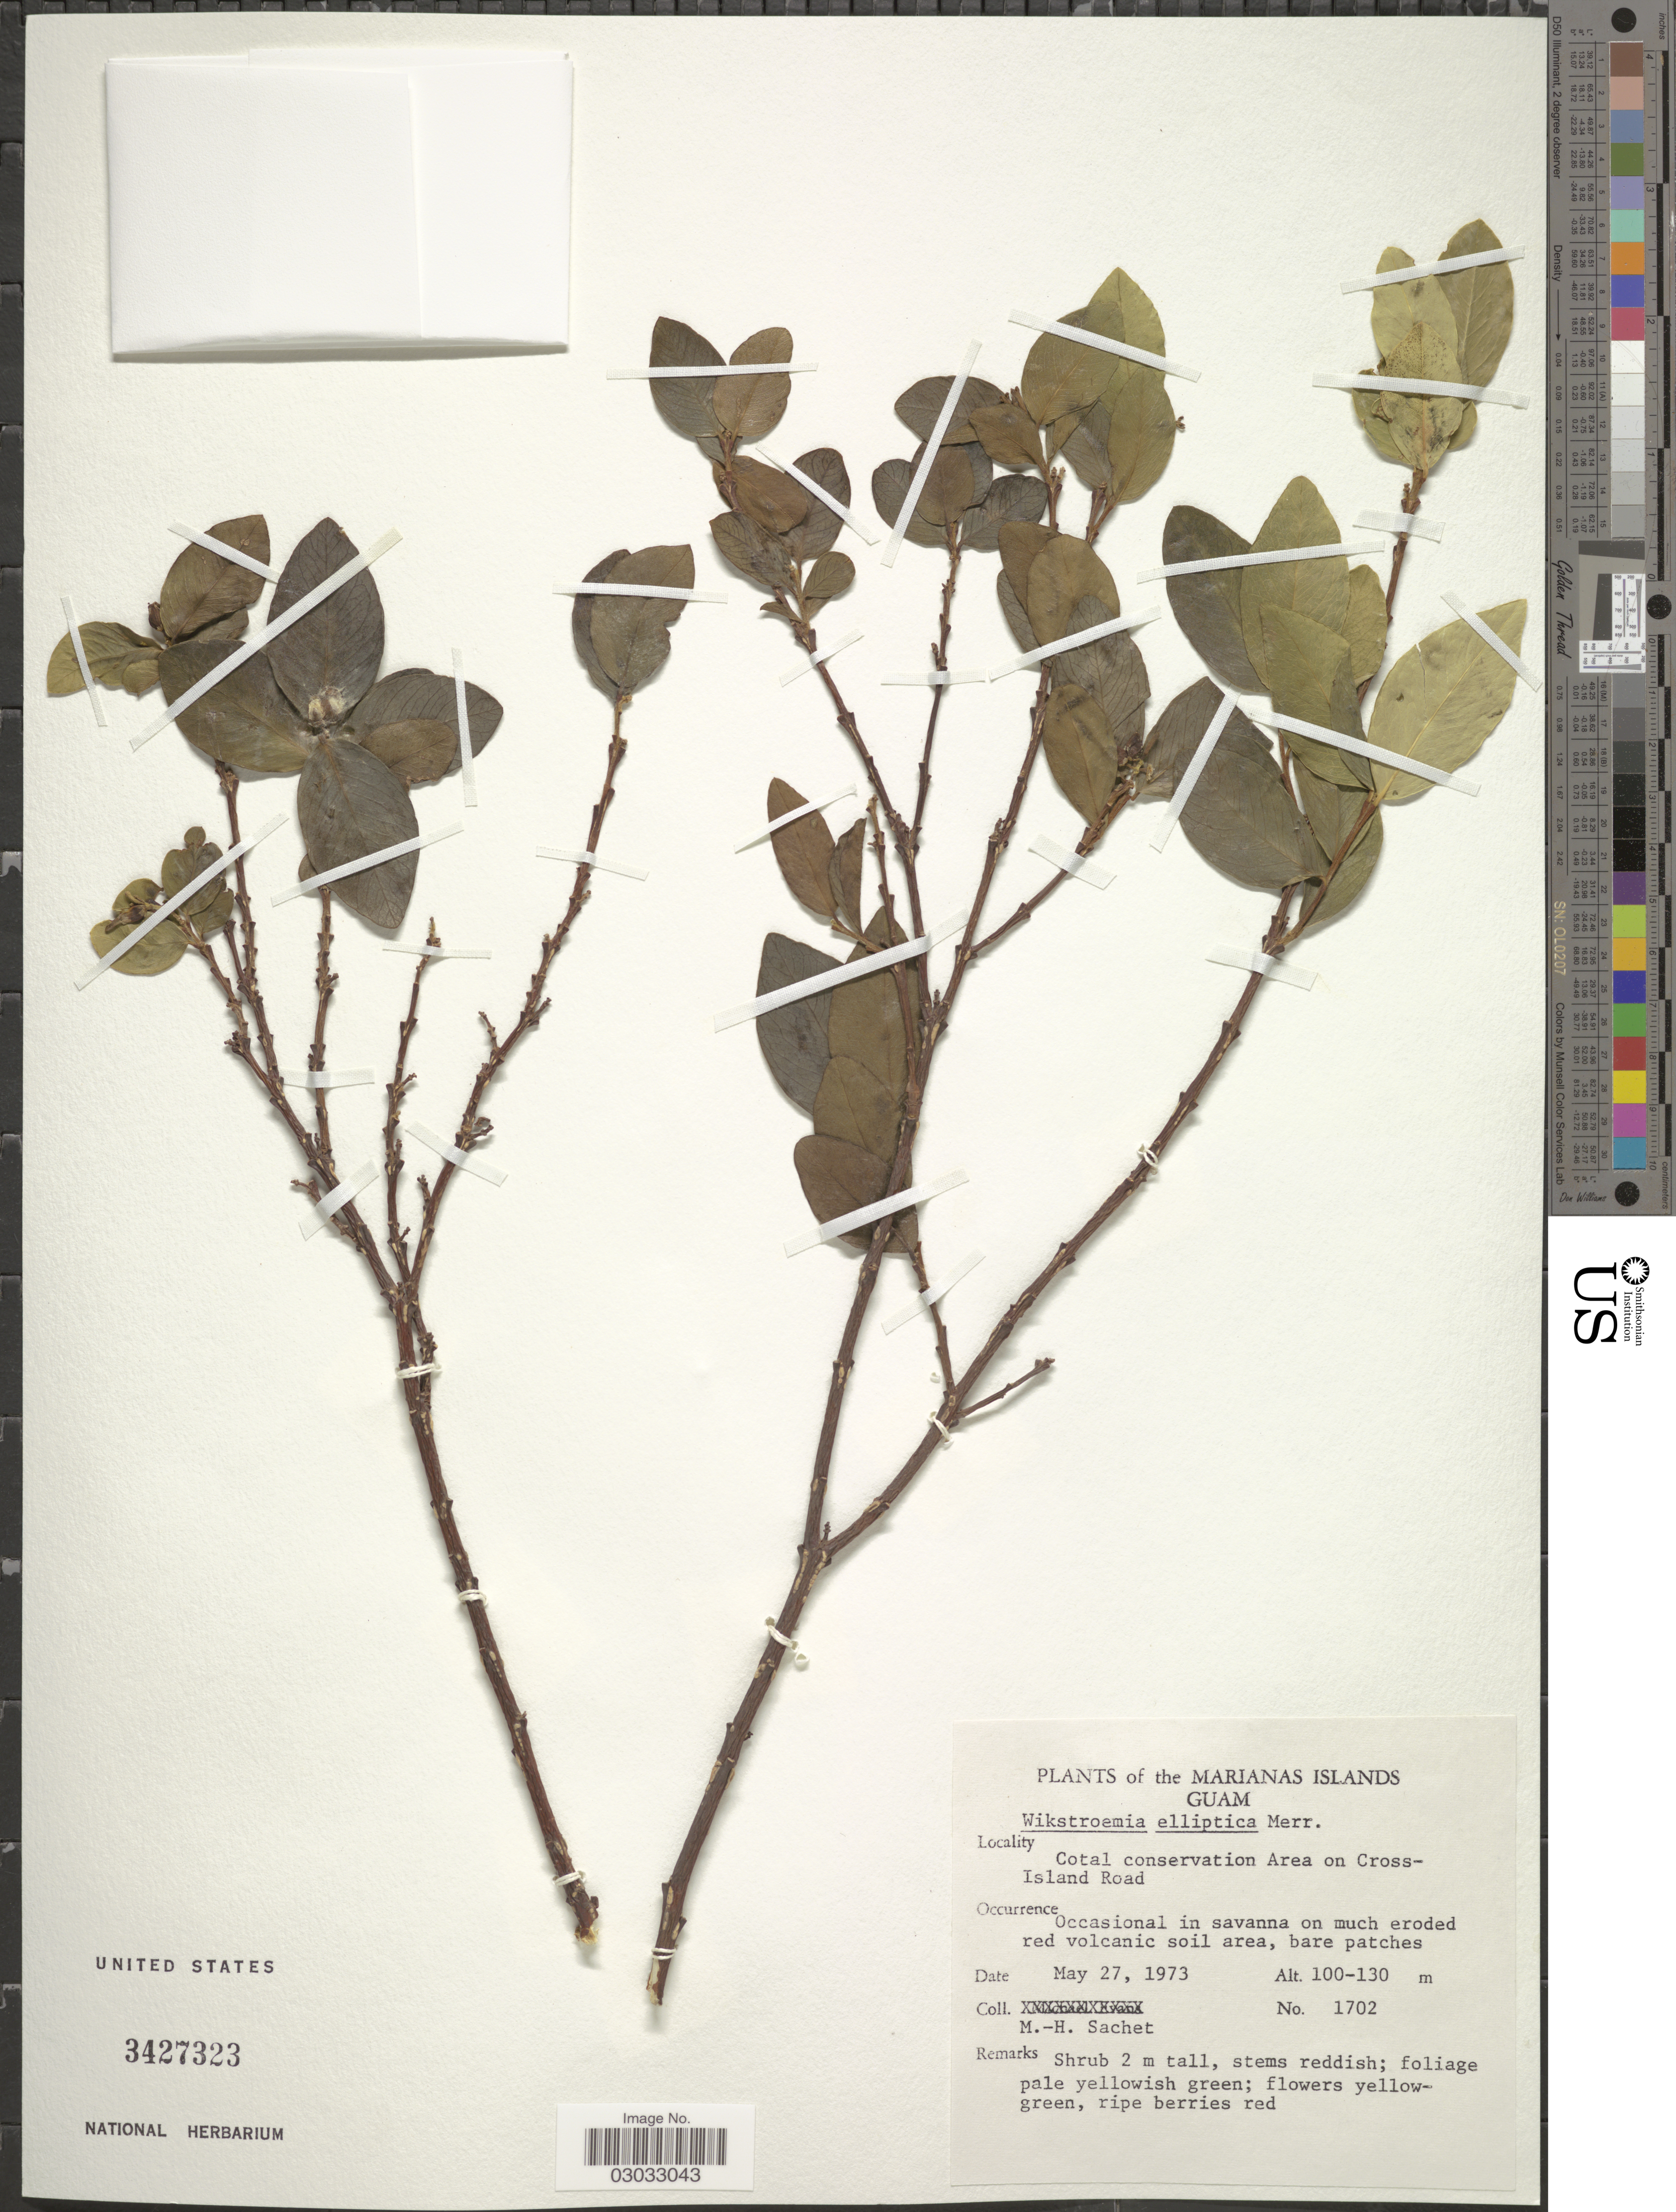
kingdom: Plantae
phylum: Tracheophyta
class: Magnoliopsida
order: Malvales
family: Thymelaeaceae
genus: Wikstroemia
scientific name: Wikstroemia elliptica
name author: Merr.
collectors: M.-H. Sachet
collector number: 1702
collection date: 1973-05-27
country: Guam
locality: The Marianas Islands, Cotal conservation Area on Cross-Island Road.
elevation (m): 100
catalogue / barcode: US 3427323